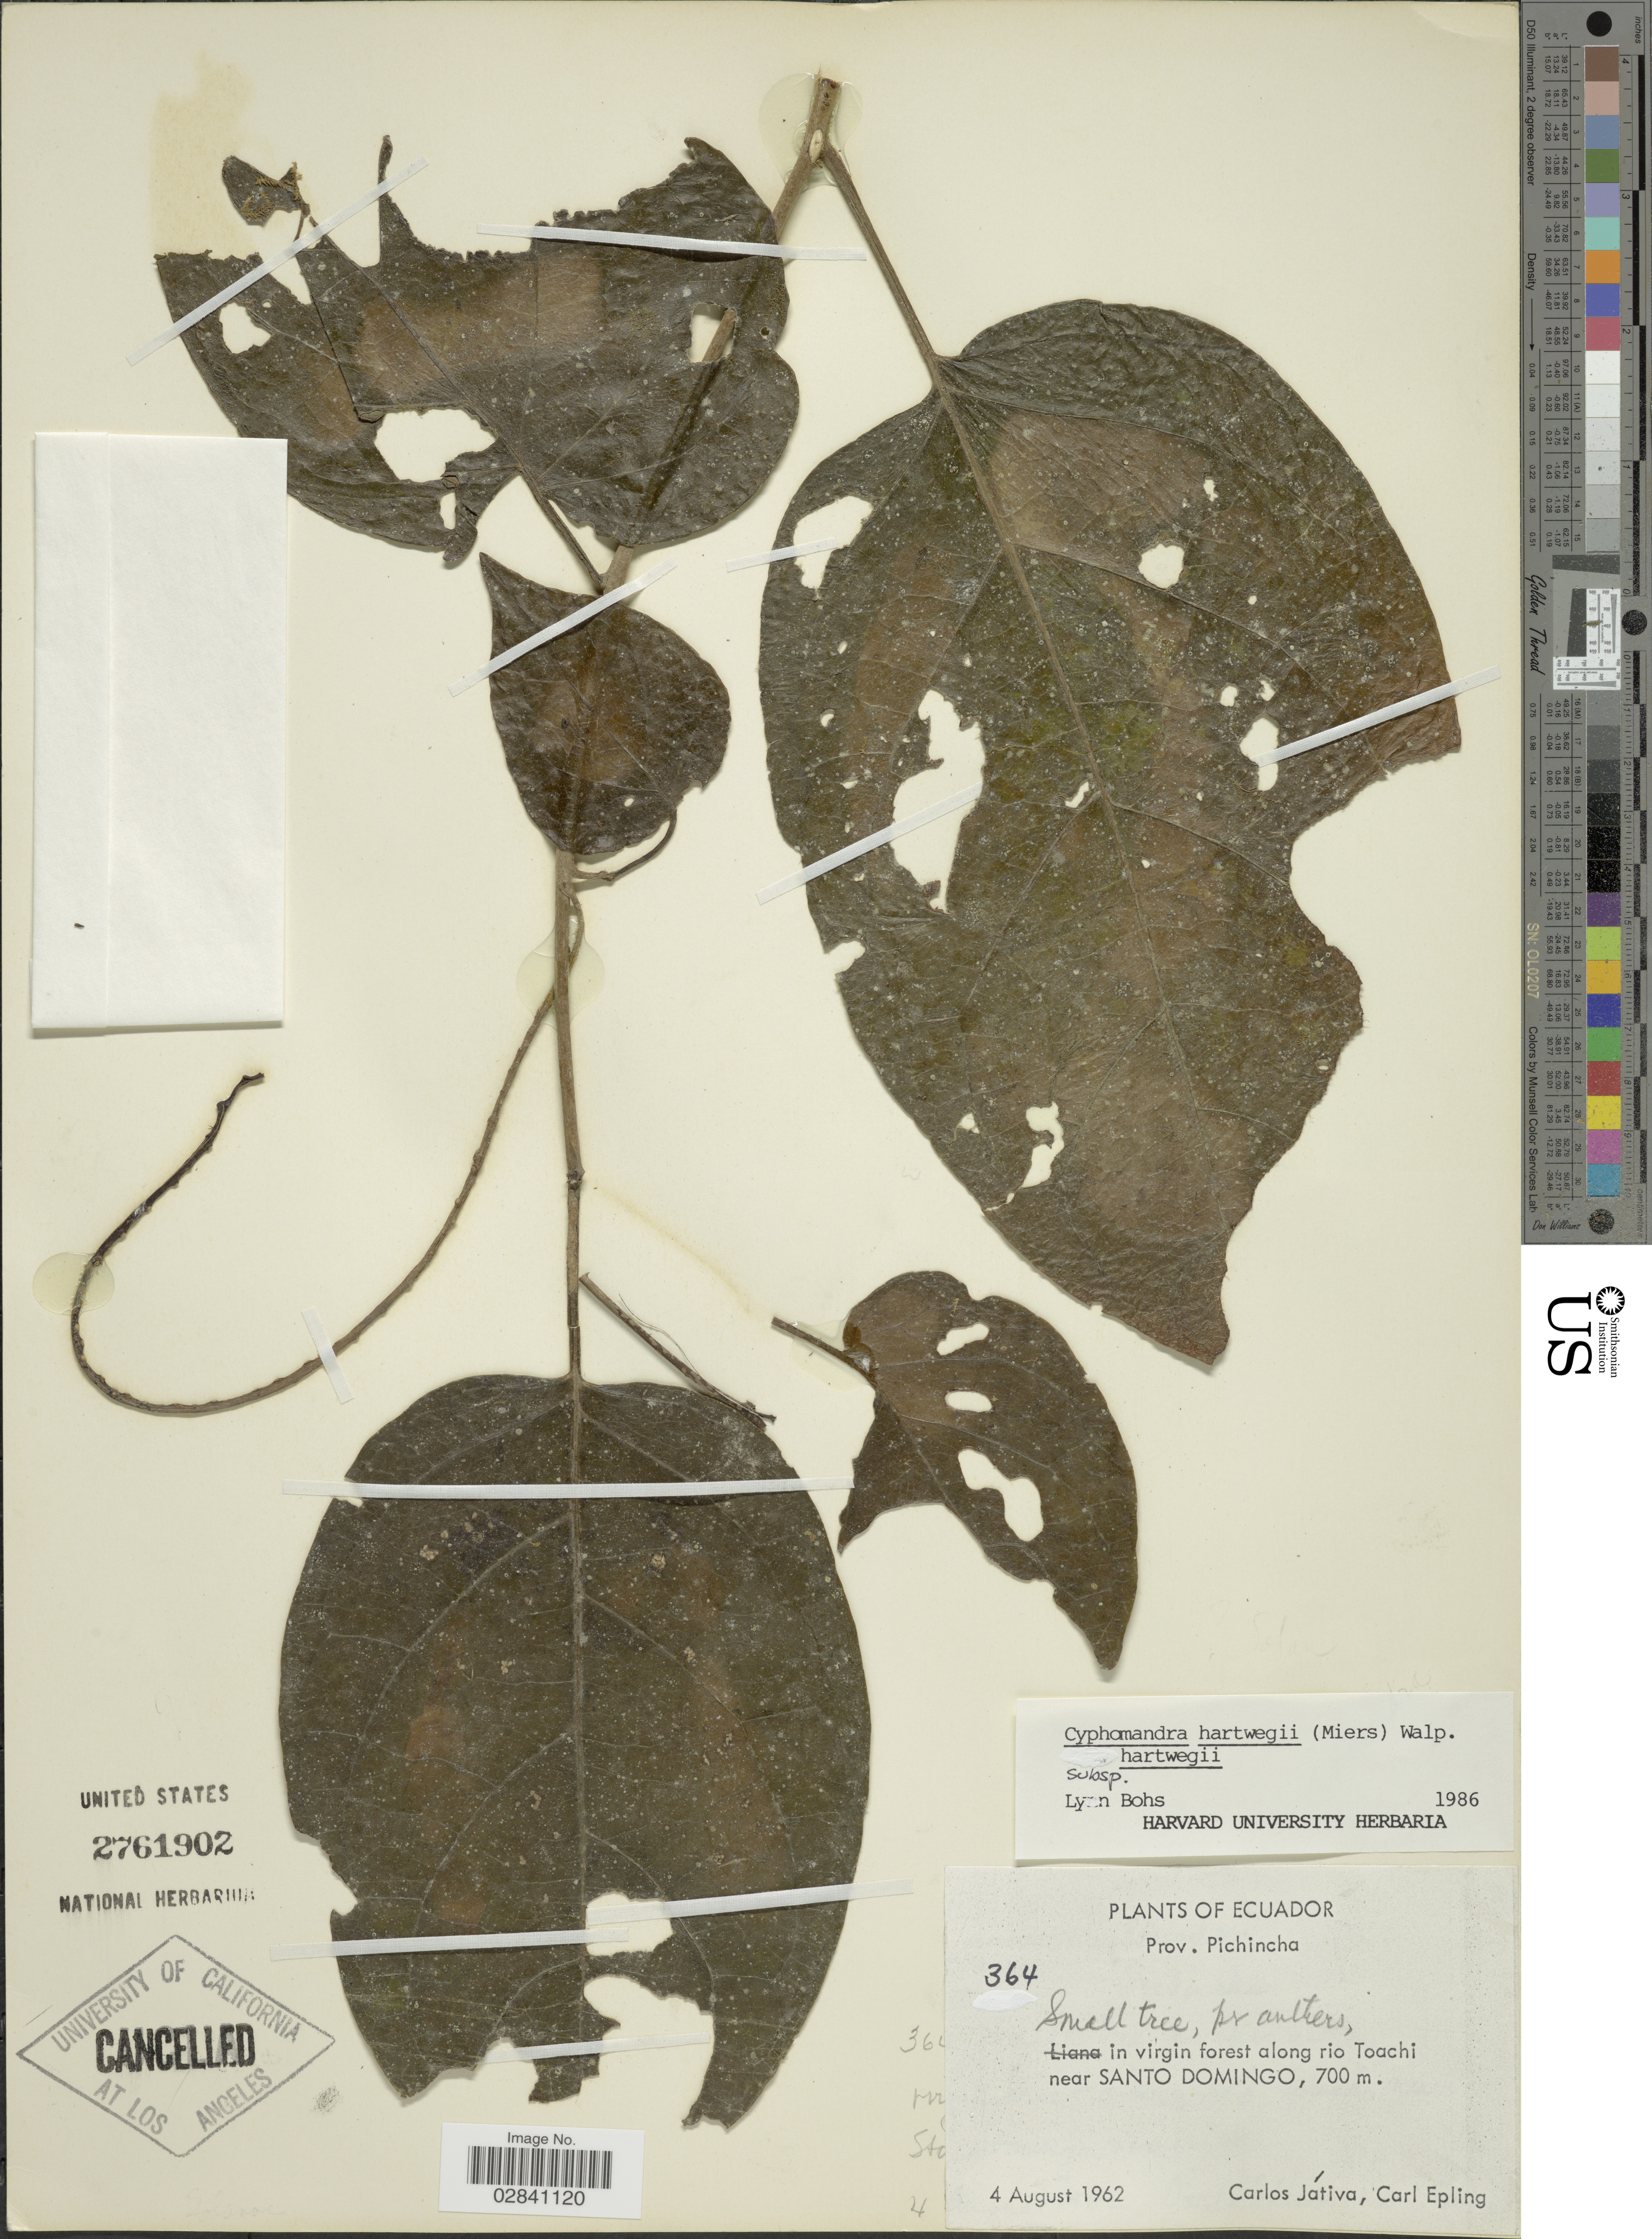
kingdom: Plantae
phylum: Tracheophyta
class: Magnoliopsida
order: Solanales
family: Solanaceae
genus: Cyphomandra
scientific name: Cyphomandra hartwegii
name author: (Miers) Sendtn. ex Walp.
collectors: C. D. Játiva & C. C. Epling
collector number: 364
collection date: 1962-08-04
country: Ecuador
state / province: Pichincha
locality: In virgin forest along rio Toachi near Santo Domingo.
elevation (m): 700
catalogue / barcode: US 2761902